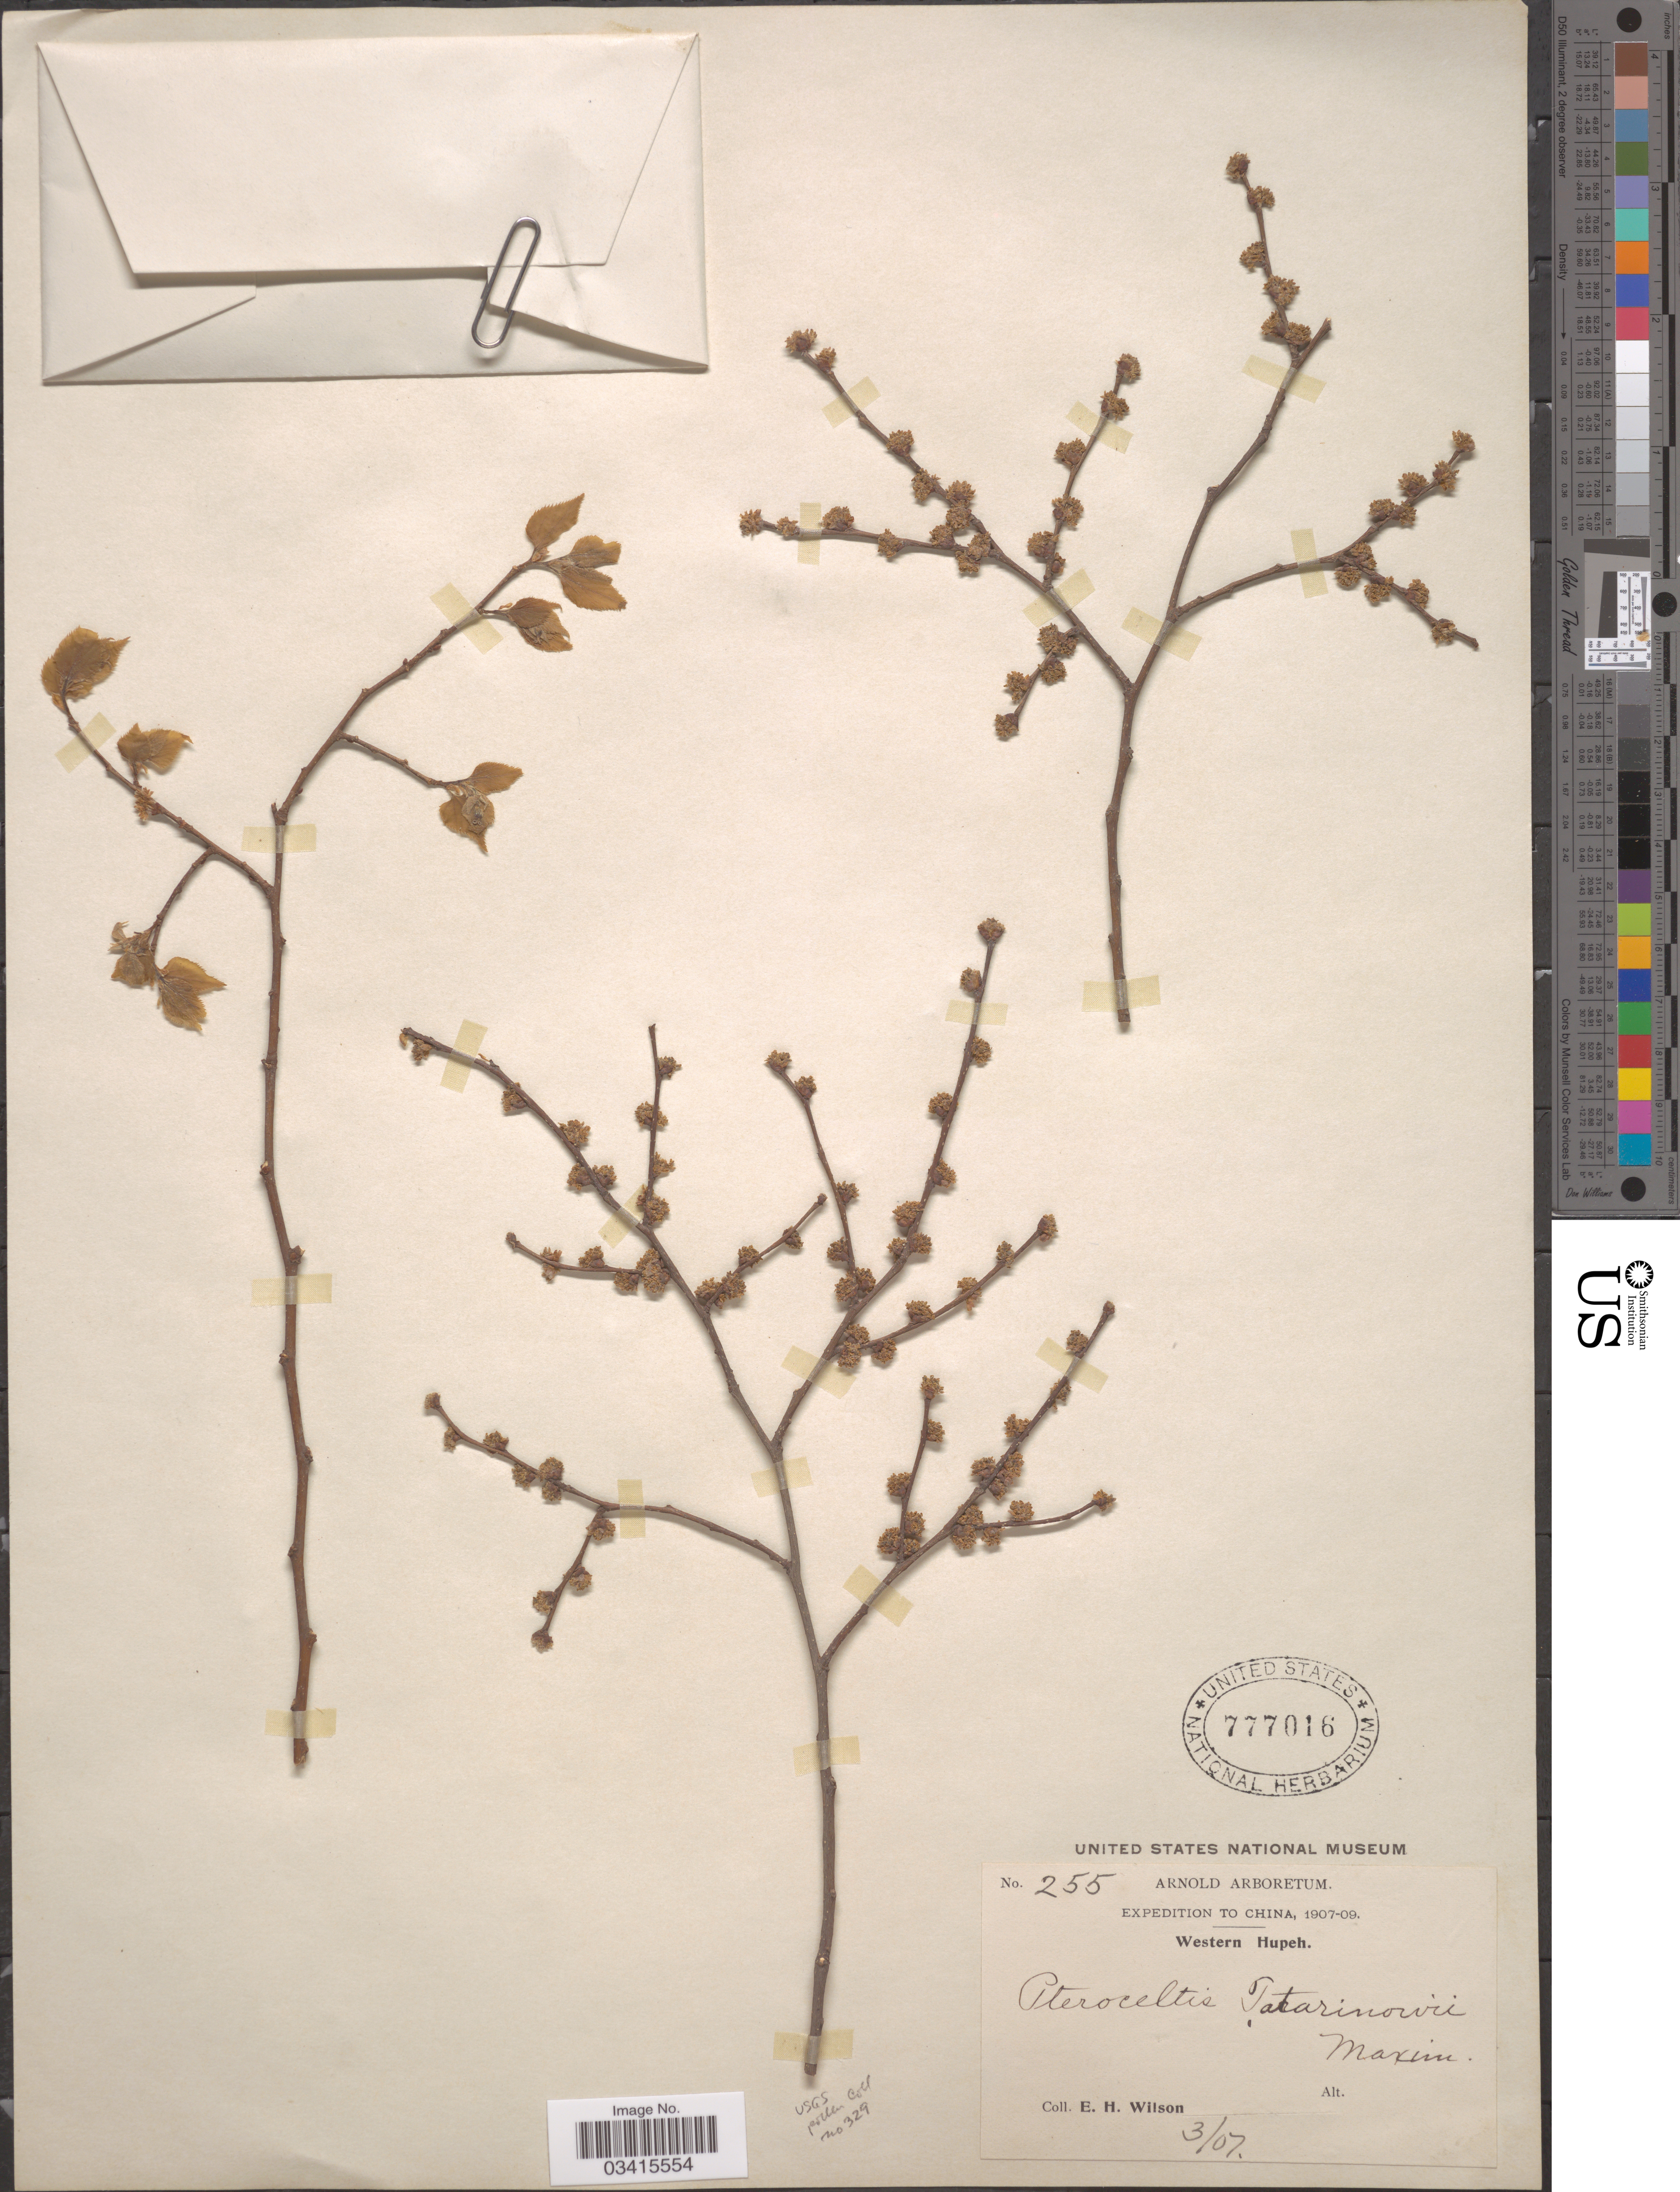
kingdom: Plantae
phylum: Tracheophyta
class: Magnoliopsida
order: Rosales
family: Cannabaceae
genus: Pteroceltis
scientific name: Pteroceltis tatarinowii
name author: Maxim.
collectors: E. Wilson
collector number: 255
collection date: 1907-03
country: China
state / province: Hubei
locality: Western Hupeh.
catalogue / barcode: US 777016